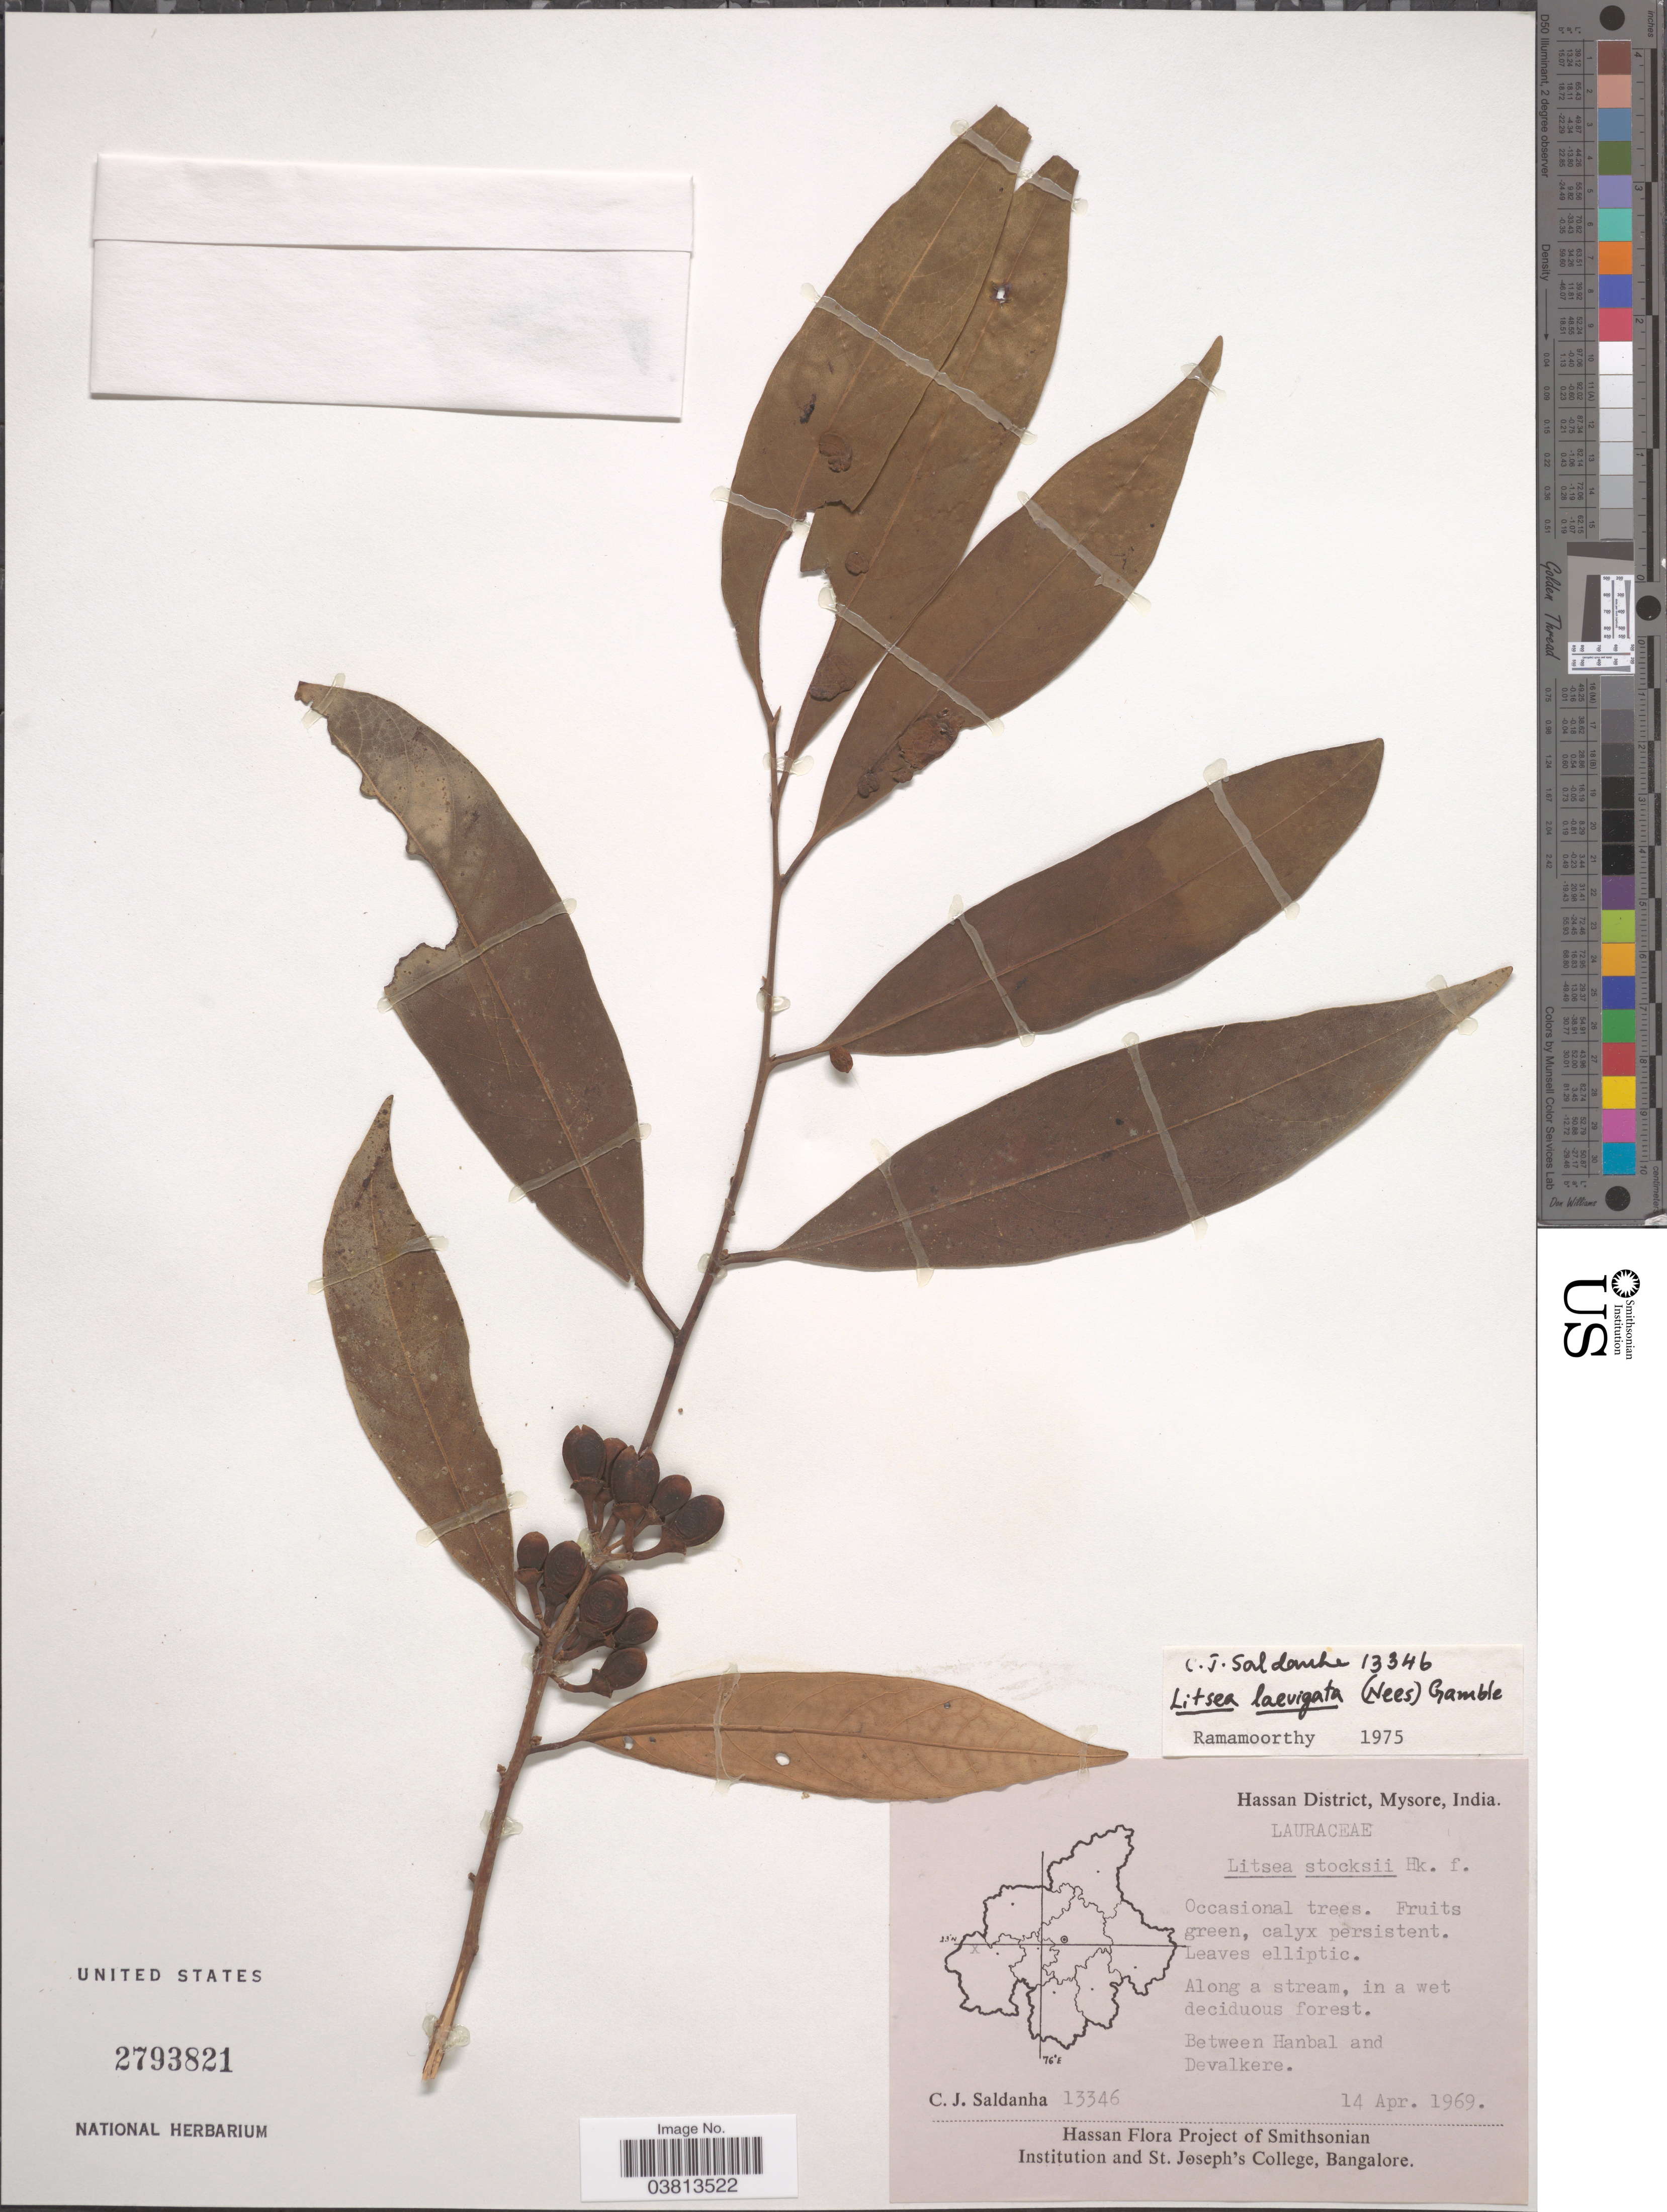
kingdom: Plantae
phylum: Tracheophyta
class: Magnoliopsida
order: Laurales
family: Lauraceae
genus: Litsea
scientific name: Litsea laevigata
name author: Gamble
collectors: C. J. Saldanha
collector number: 13346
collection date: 1969-04-14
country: India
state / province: Karnataka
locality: Hassan District, Mysore. Along a stream. Between Hanbal and Devalkere.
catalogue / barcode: US 2793821